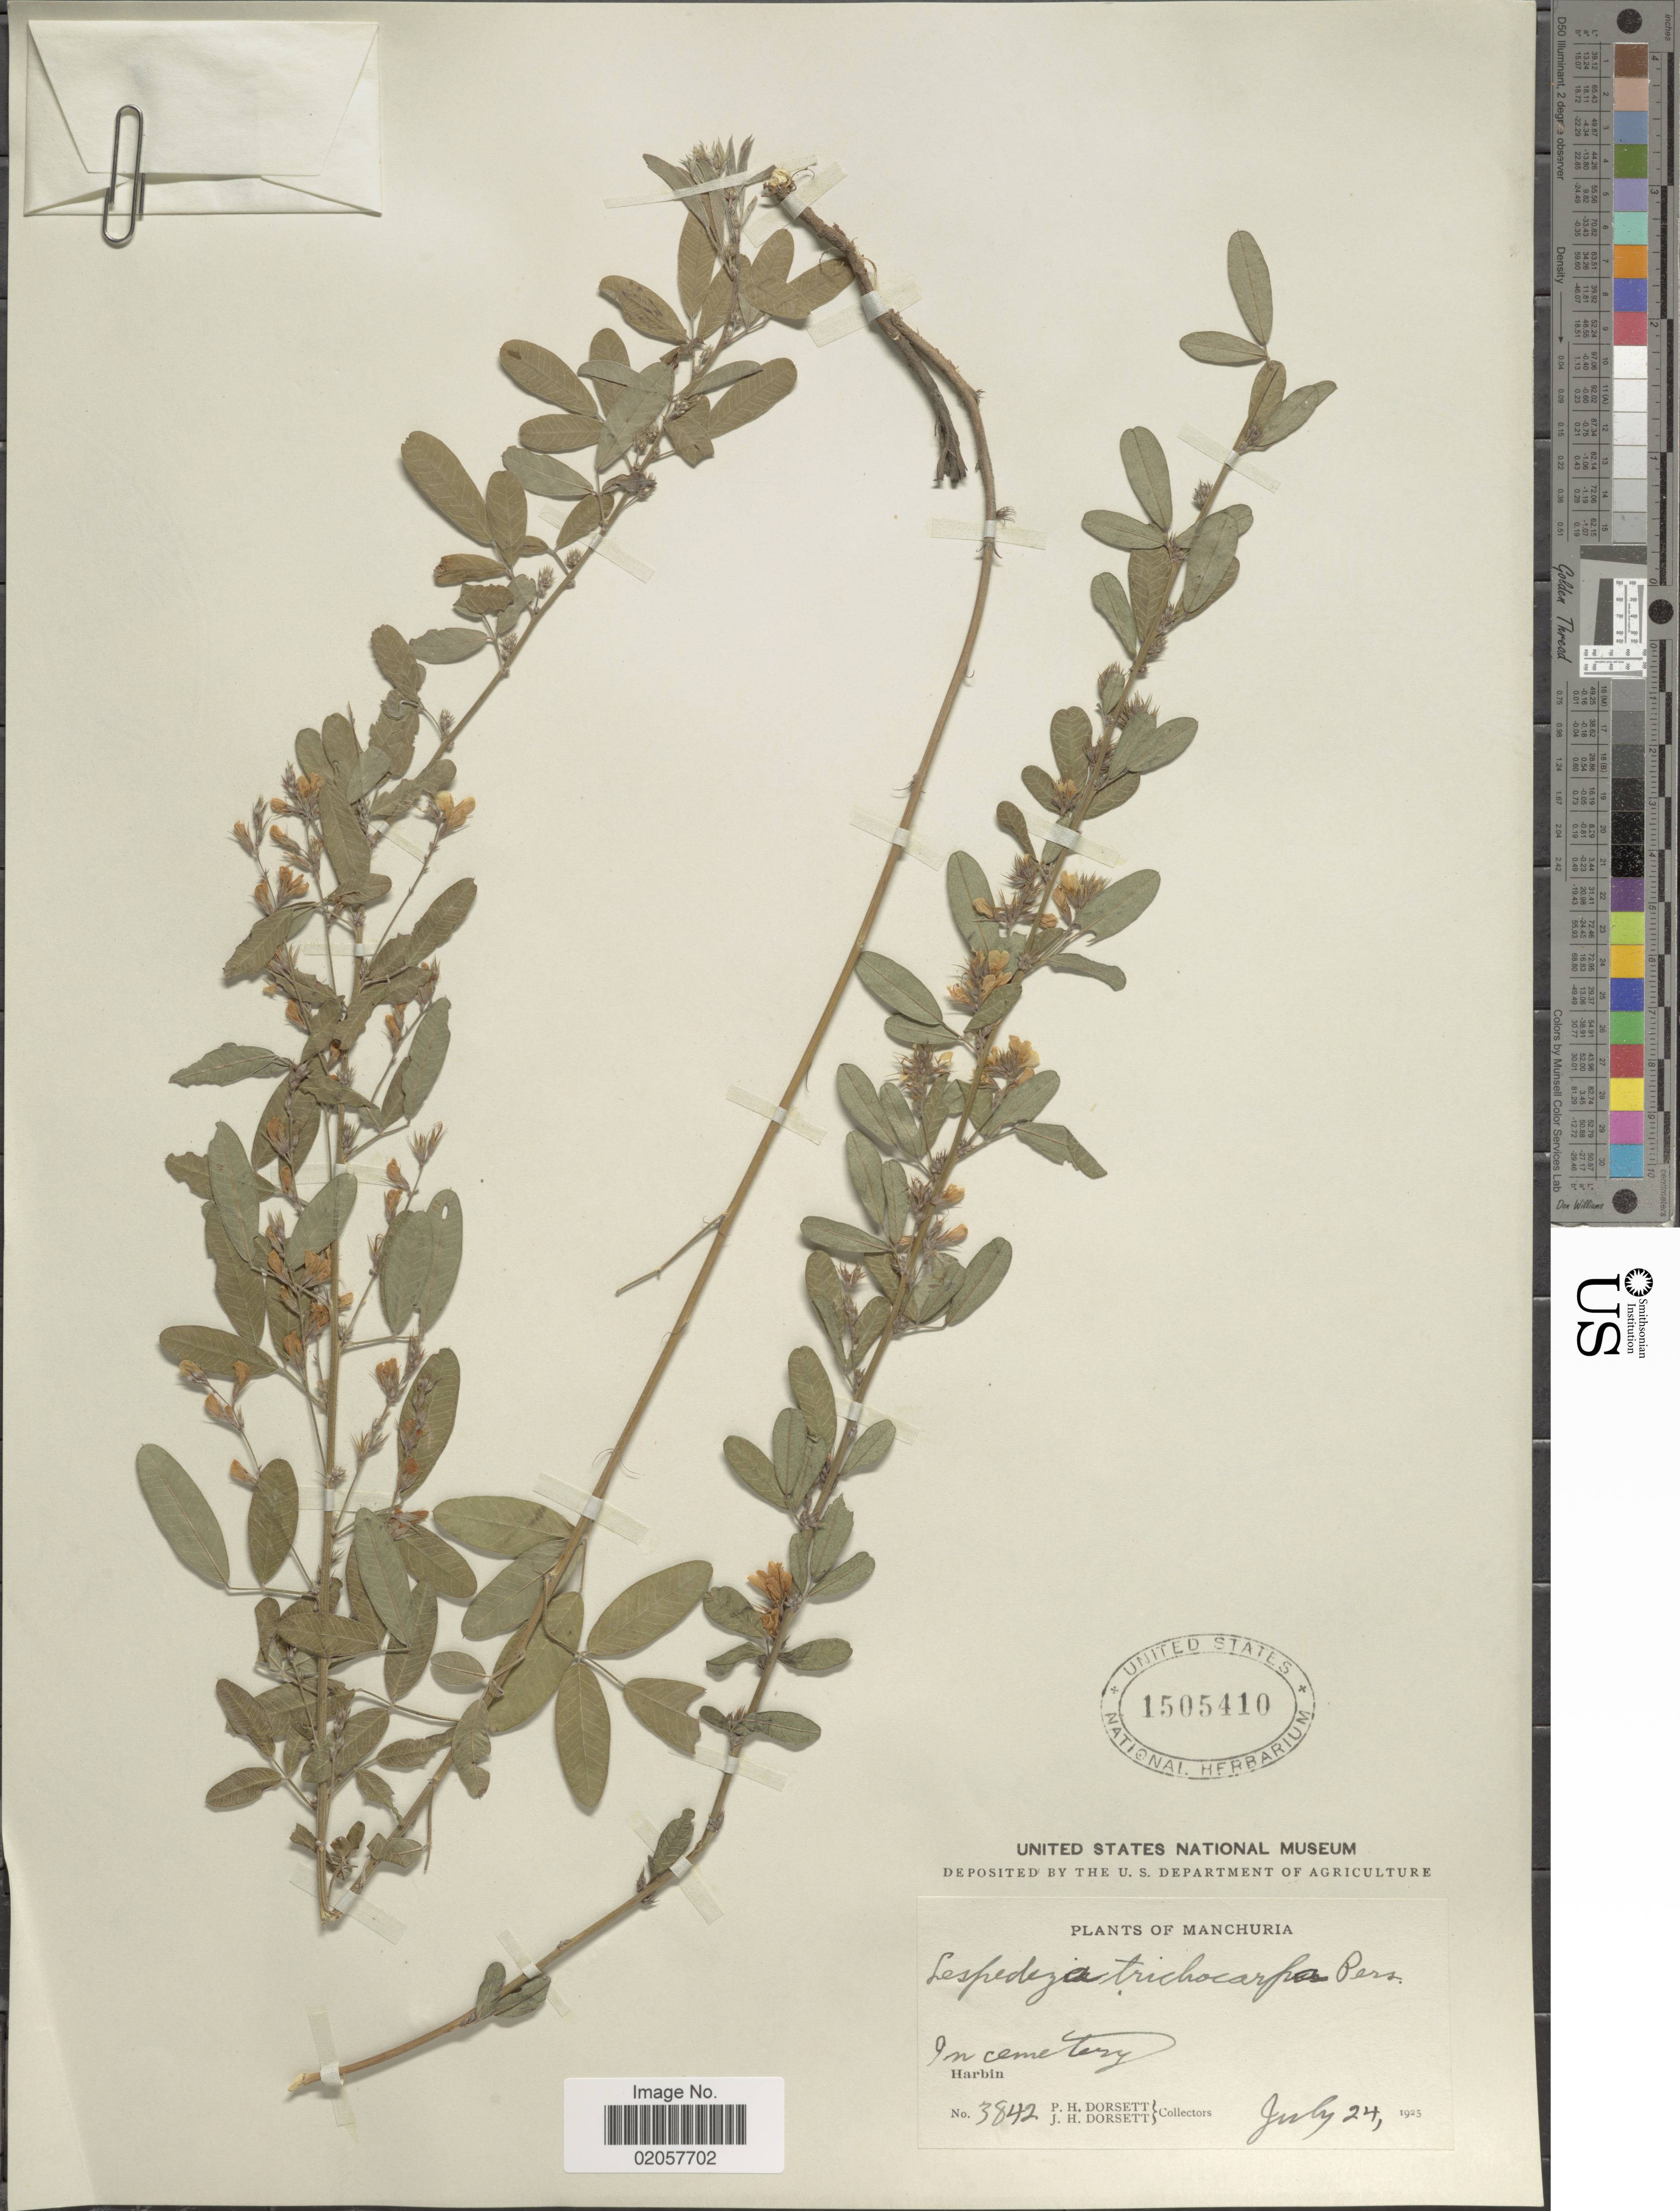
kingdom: Plantae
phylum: Tracheophyta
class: Magnoliopsida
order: Fabales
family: Fabaceae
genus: Lespedeza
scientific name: Lespedeza davurica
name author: (Laxm.) Schindl.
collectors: P. H. Dorsett & J. Dorsett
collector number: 3842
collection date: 1925-07-24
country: China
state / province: Heilongjiang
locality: In cemetery, Harbin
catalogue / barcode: US 1505410